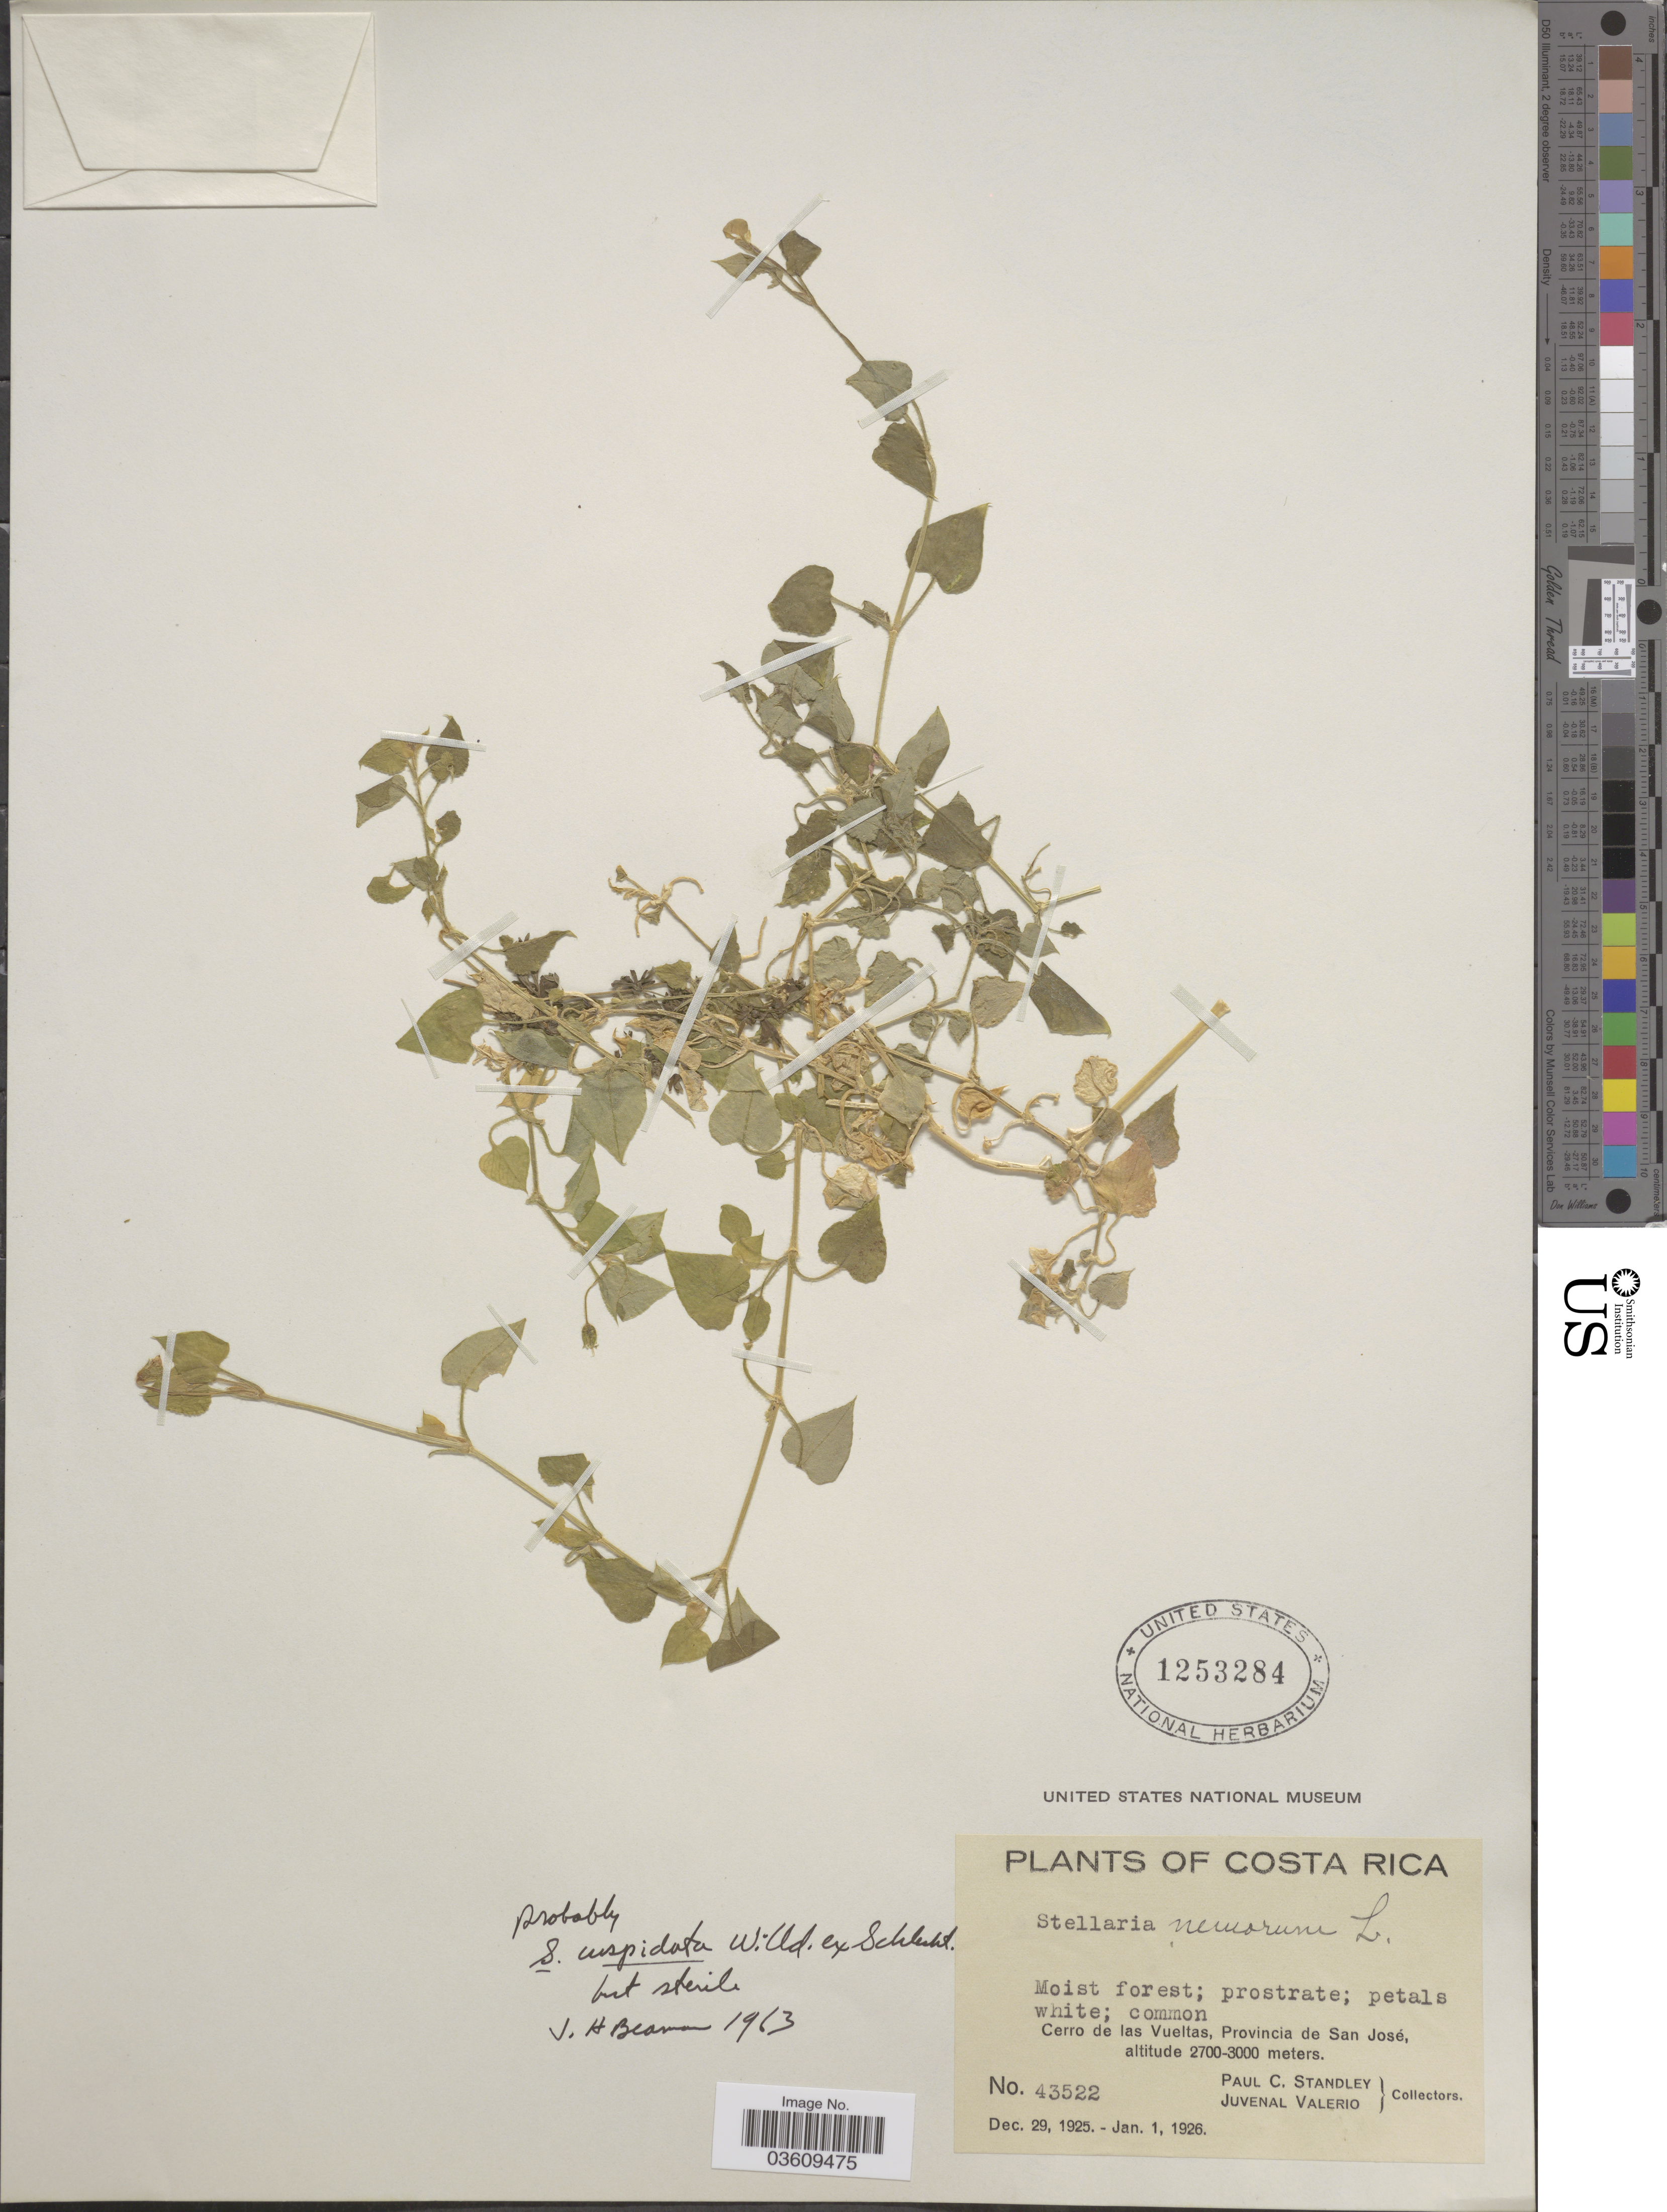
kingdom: Plantae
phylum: Tracheophyta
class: Magnoliopsida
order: Caryophyllales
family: Caryophyllaceae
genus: Stellaria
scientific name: Stellaria prostrata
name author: Baldwin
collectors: P. C. Standley & J. Valerio R.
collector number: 43522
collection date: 1925-12-29/1926-01-01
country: Costa Rica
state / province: San José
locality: Cerro de las Vueltas.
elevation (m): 2700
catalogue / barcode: US 1253284